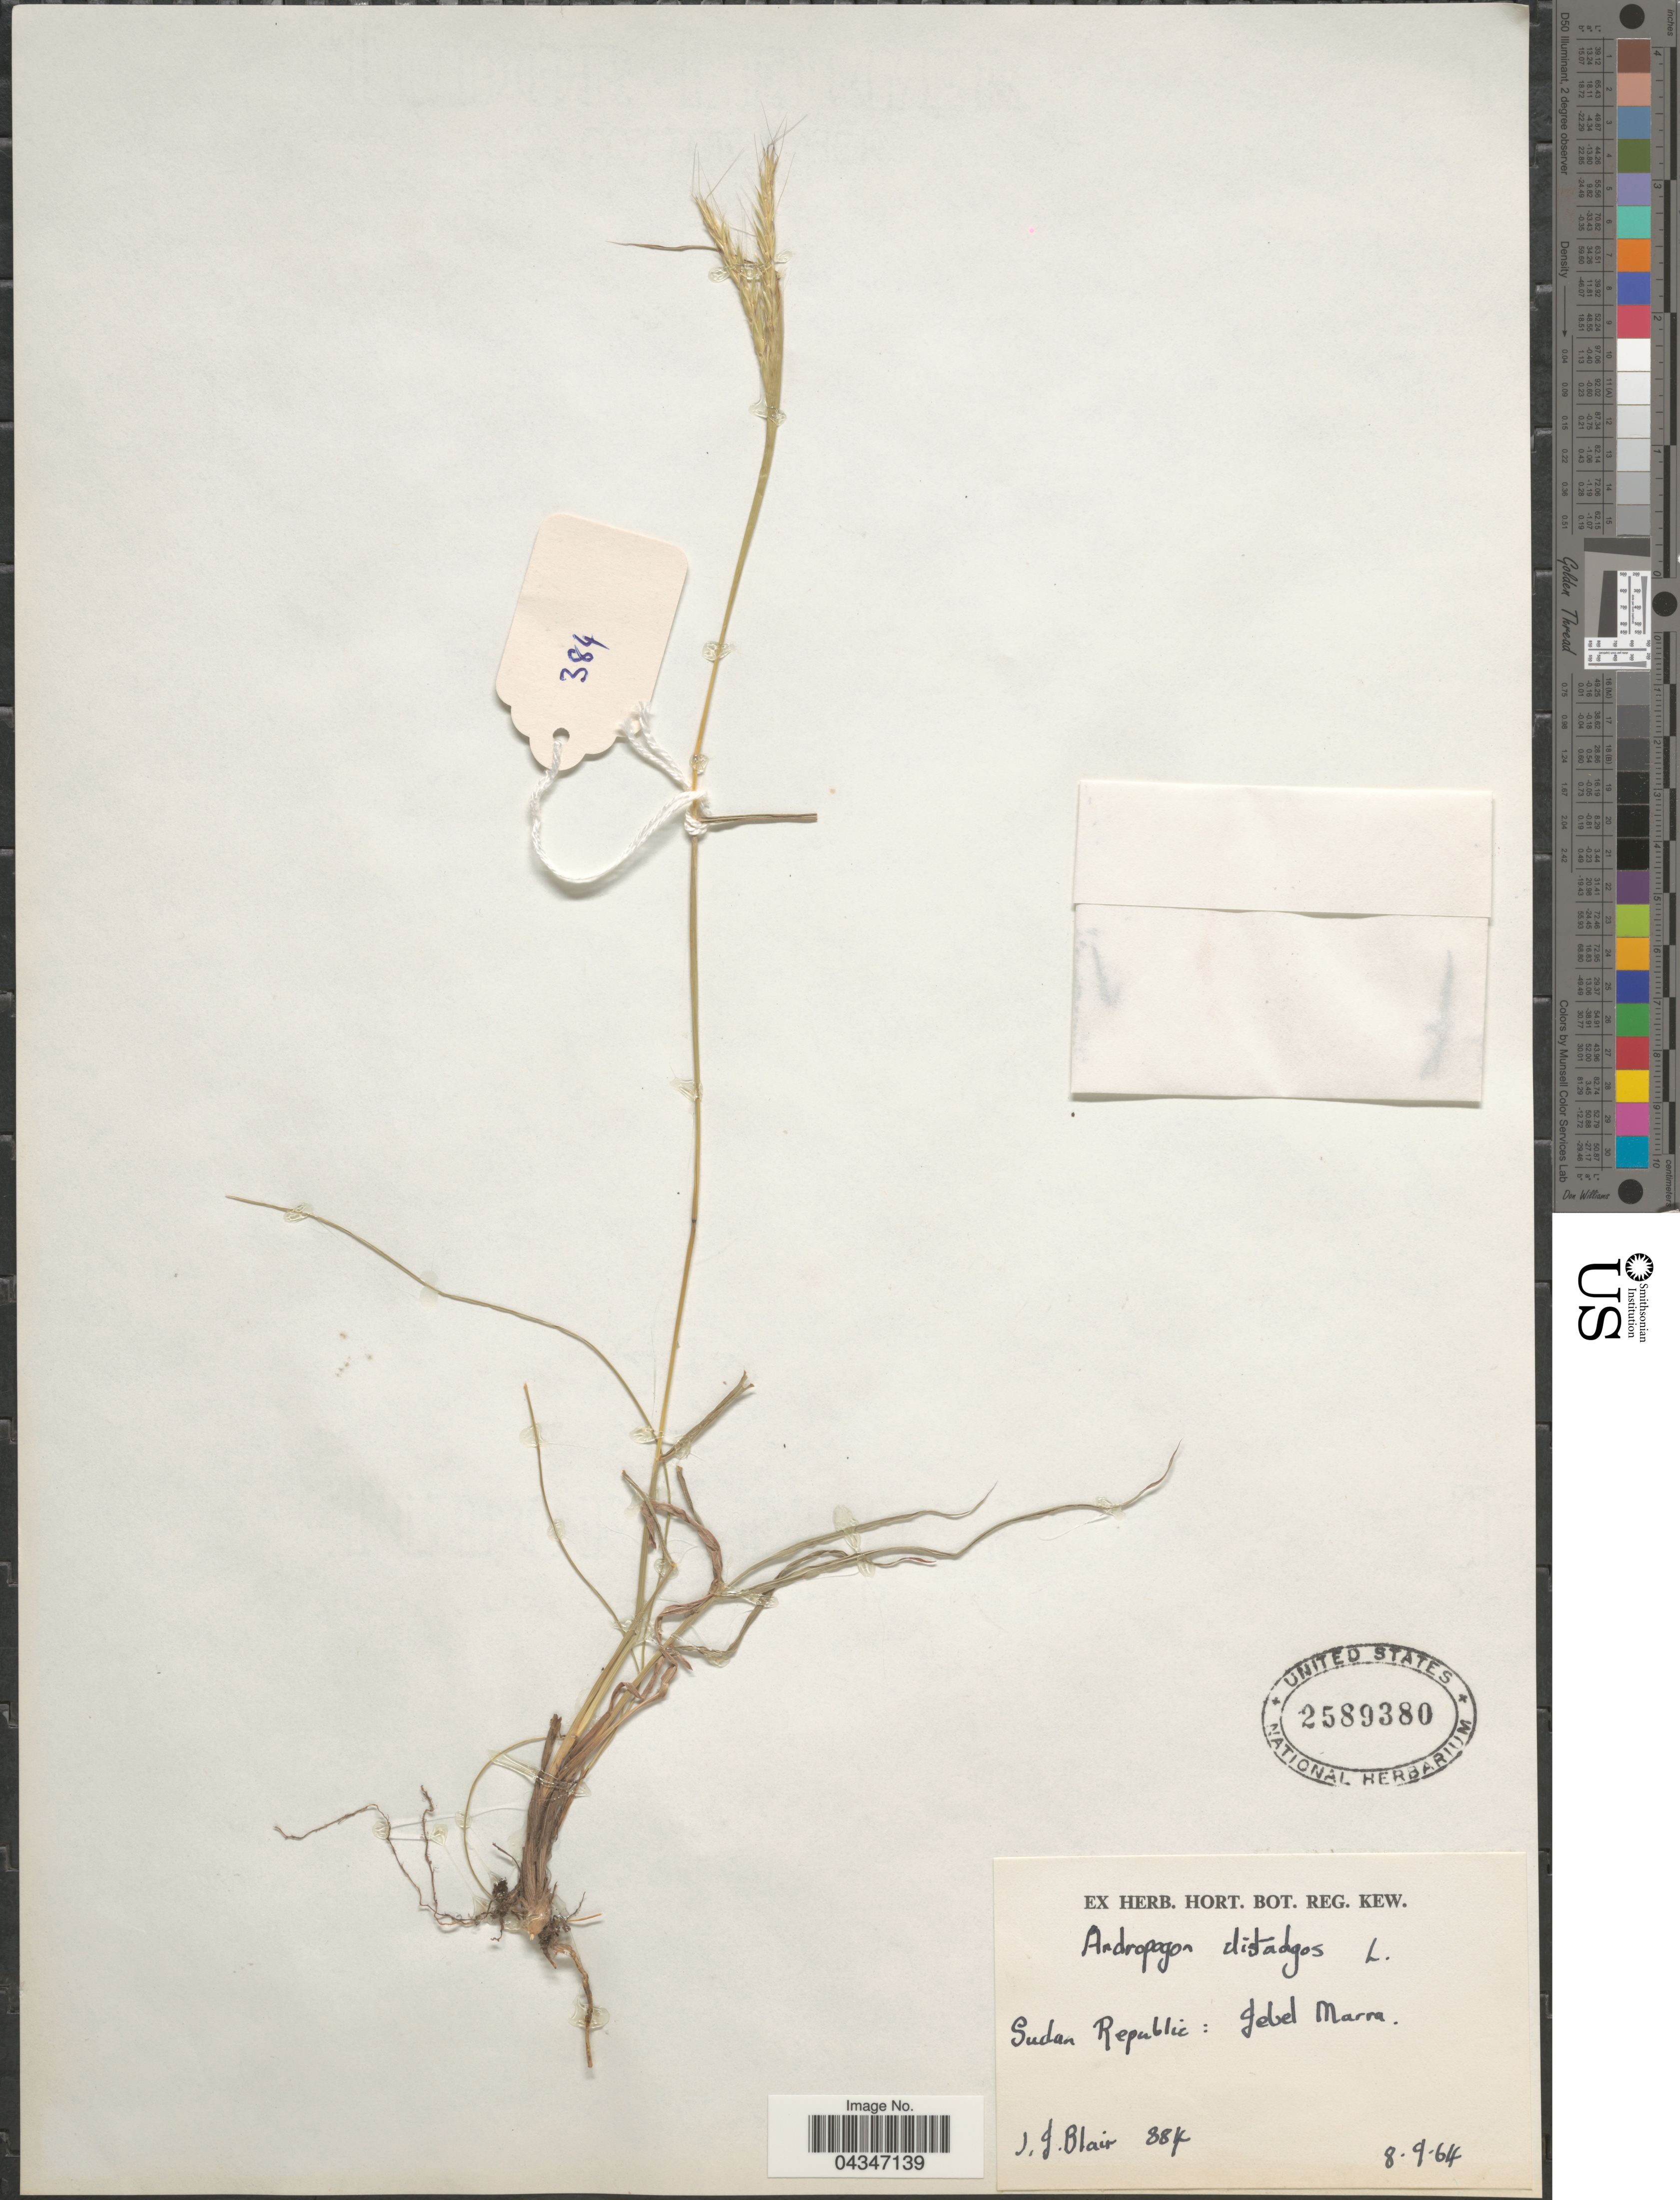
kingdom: Plantae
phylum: Tracheophyta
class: Liliopsida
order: Poales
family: Poaceae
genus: Andropogon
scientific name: Andropogon distachyos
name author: L.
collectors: I. Blair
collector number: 884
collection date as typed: Transcribed d/m/y: 8/9/64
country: Sudan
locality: Sudan Republic: Jebel Marra.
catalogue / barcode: US 2589380